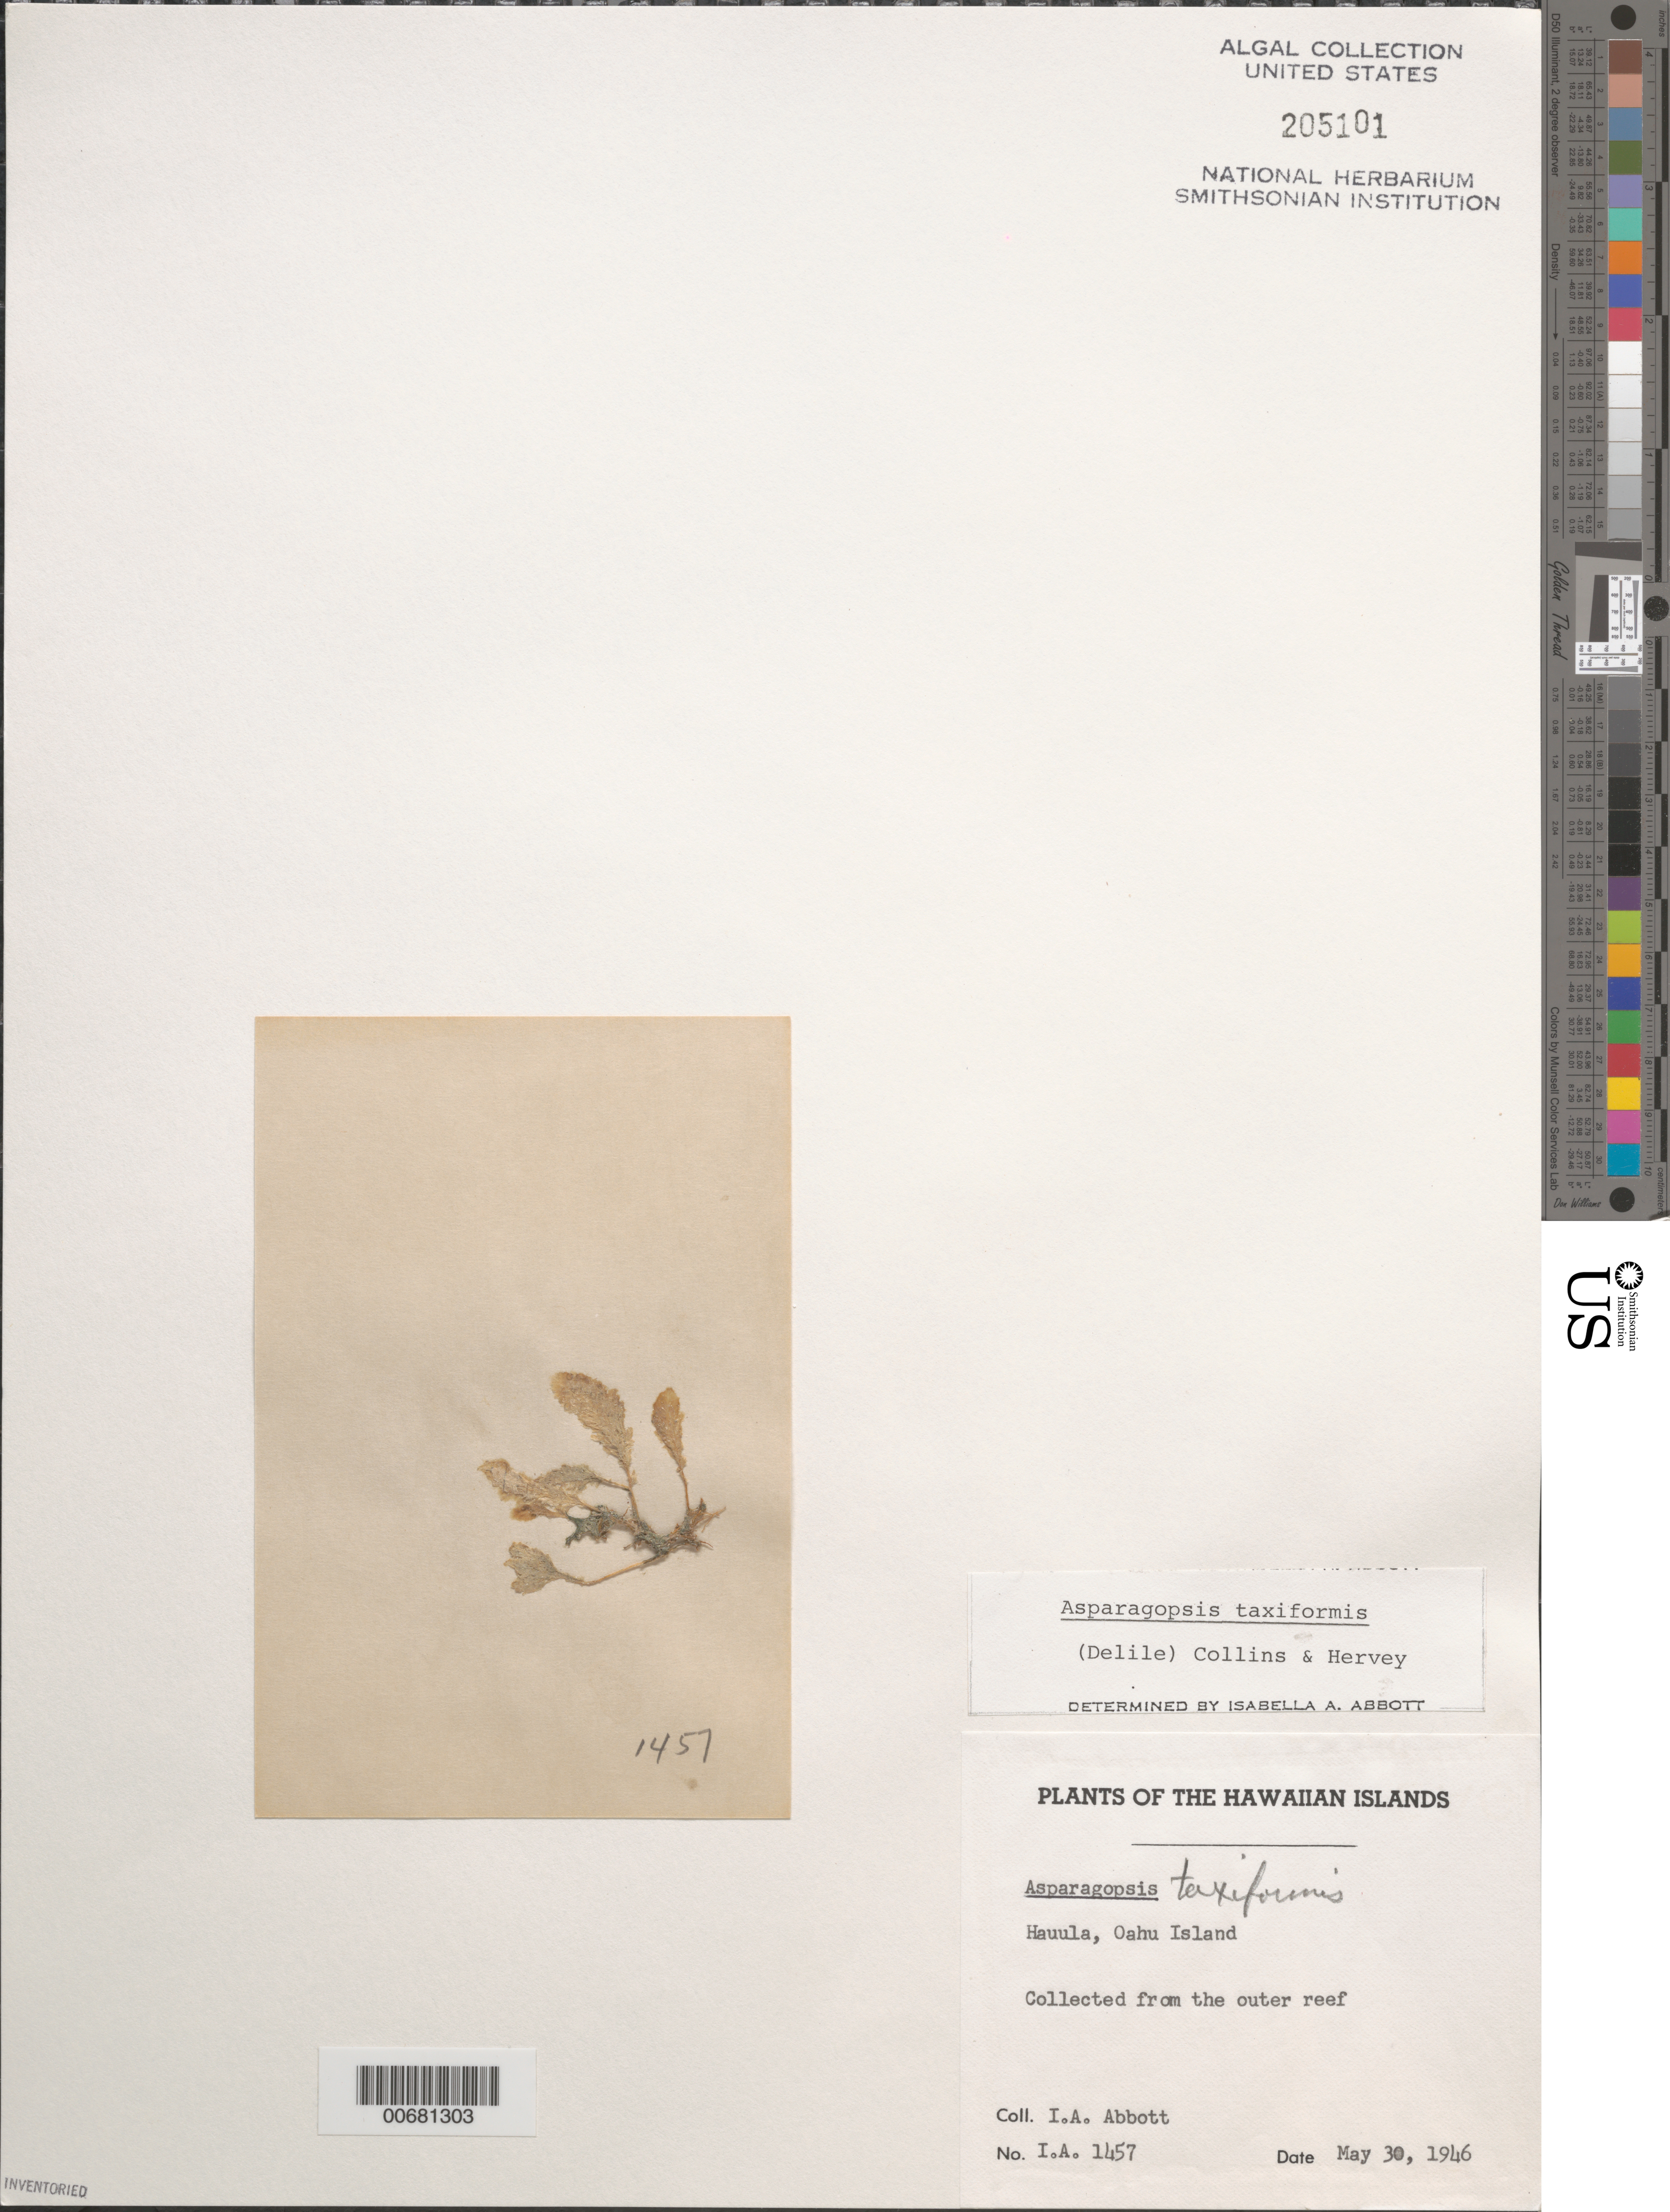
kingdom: Plantae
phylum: Rhodophyta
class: Florideophyceae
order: Bonnemaisoniales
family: Bonnemaisoniaceae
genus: Asparagopsis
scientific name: Asparagopsis taxiformis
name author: (Delile) Trevis.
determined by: Abbott, Isabella A.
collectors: I. A. Abbott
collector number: IAA 1457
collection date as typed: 30 May 1946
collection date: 1946-05-30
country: United States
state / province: Hawaii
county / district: Honolulu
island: Oahu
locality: Hau'ula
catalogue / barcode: US 205101